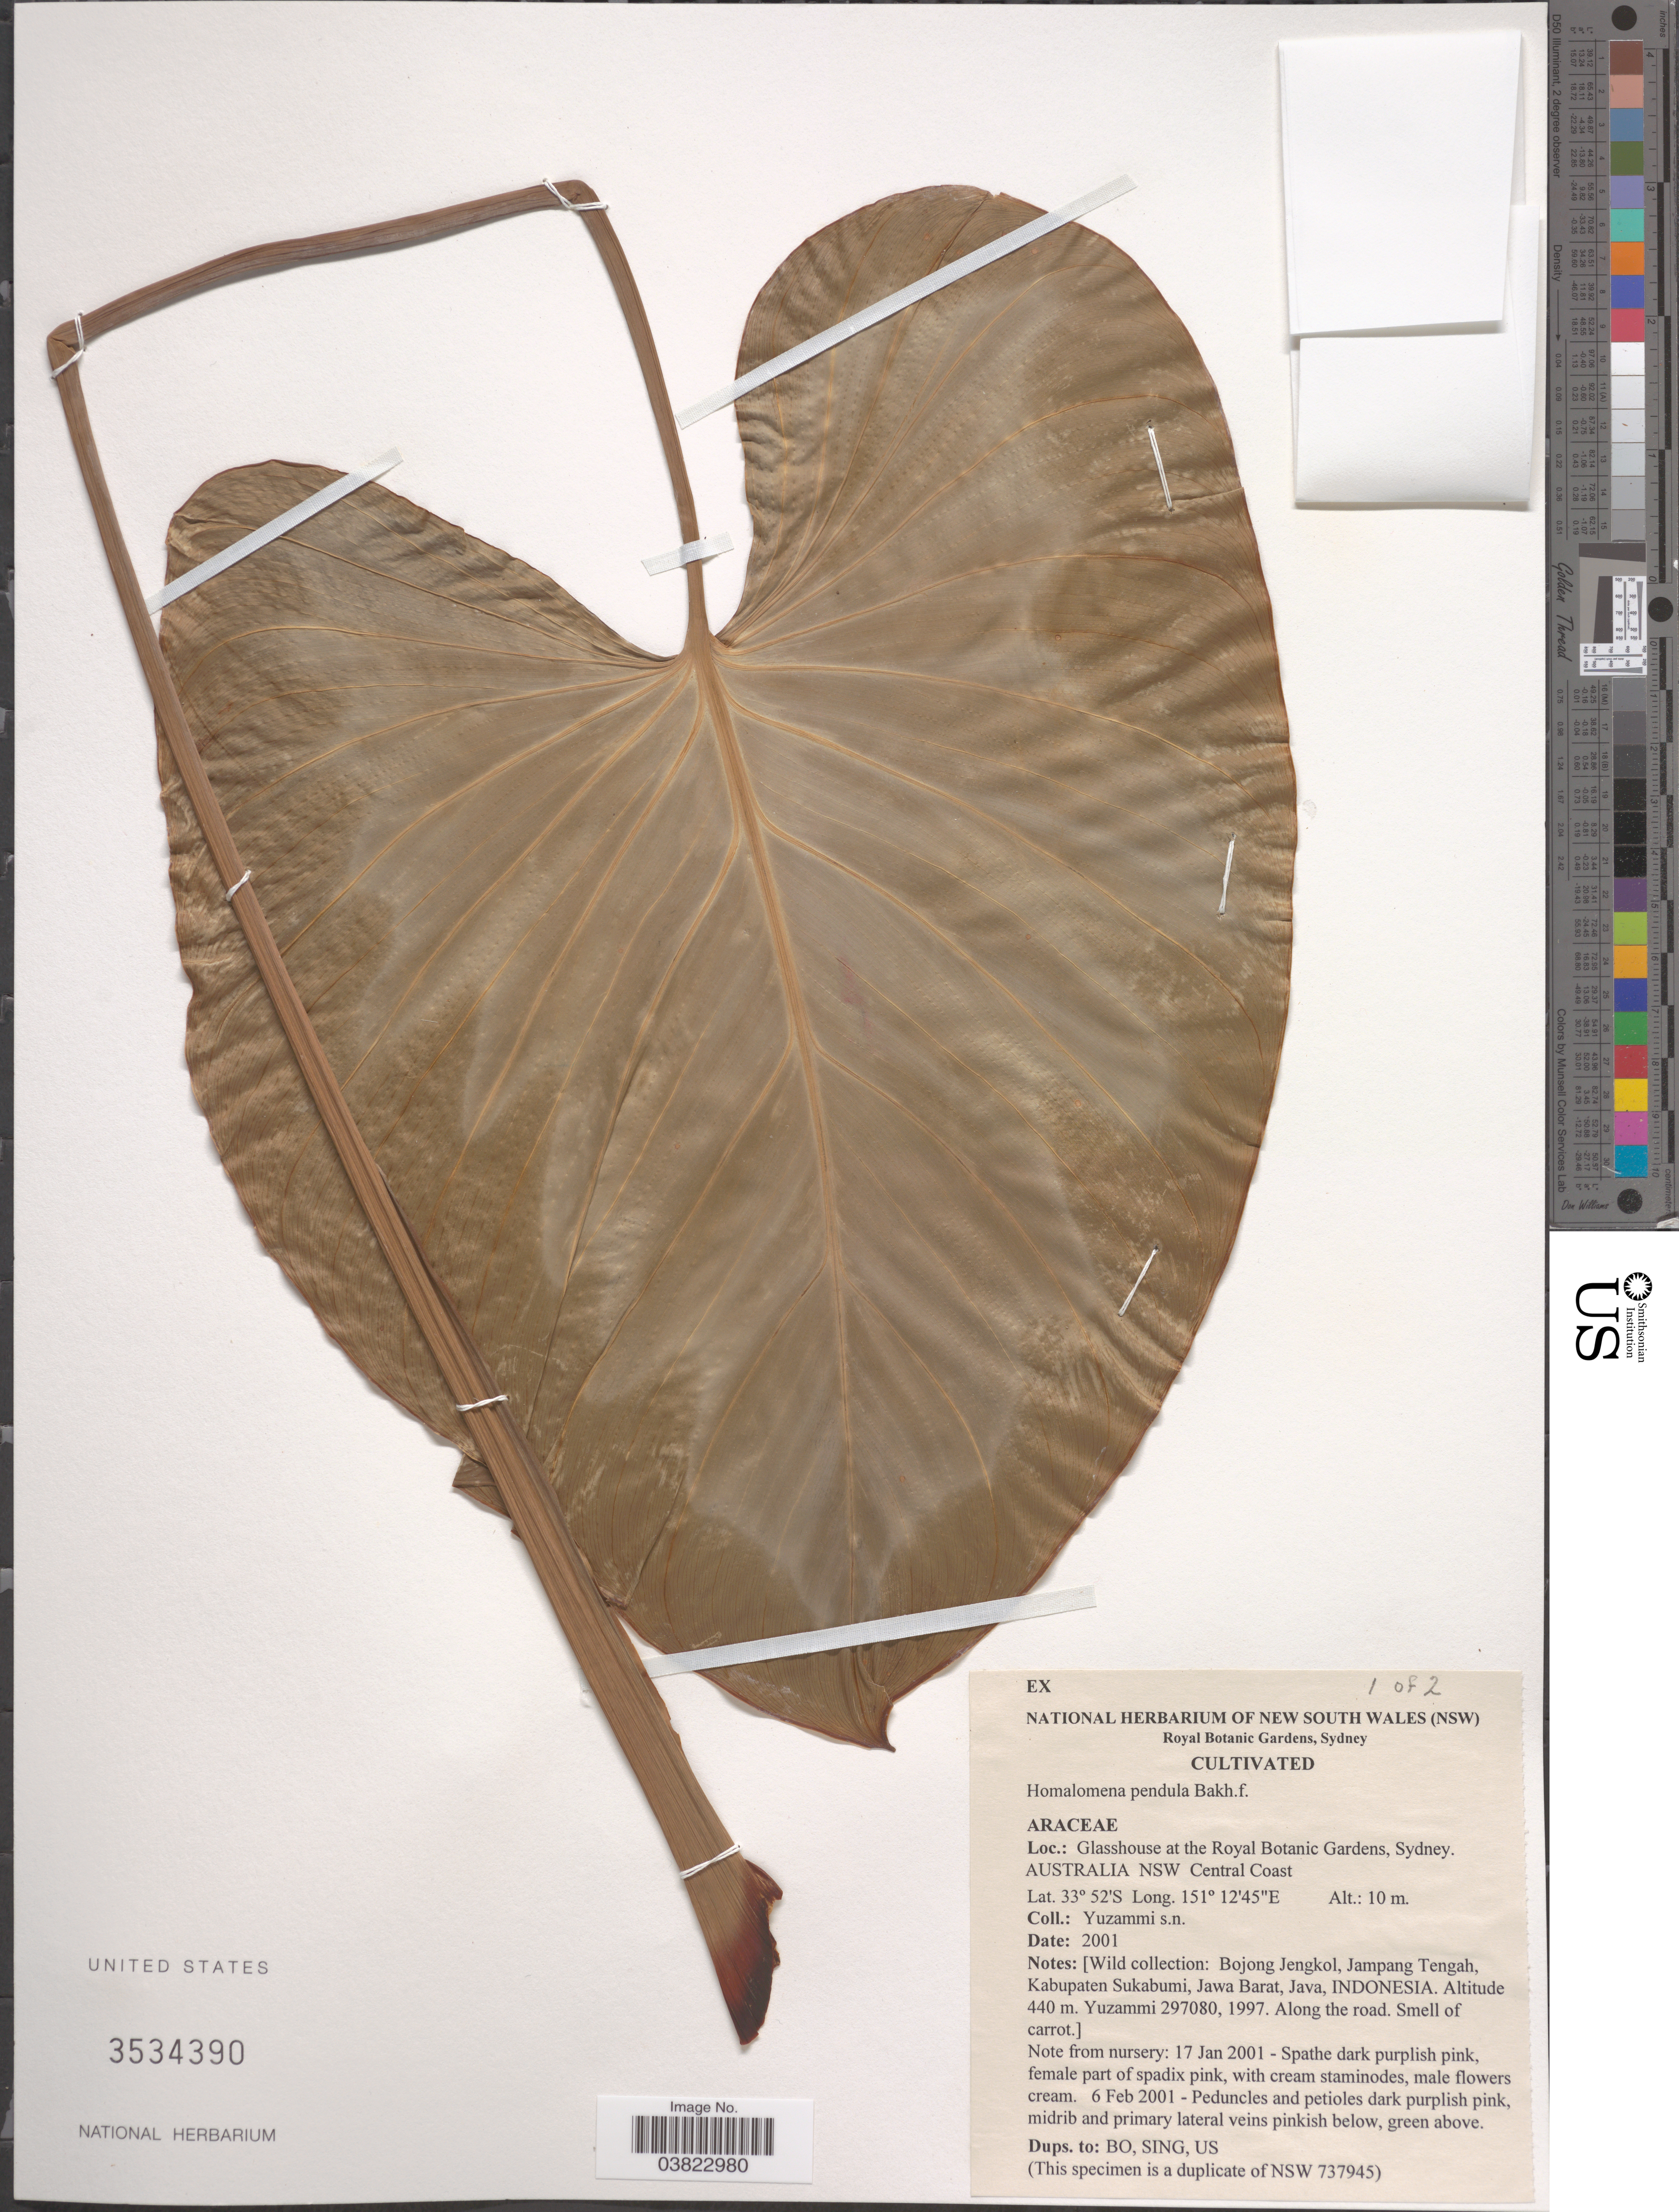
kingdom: Plantae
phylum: Tracheophyta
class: Liliopsida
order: Alismatales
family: Araceae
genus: Homalomena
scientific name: Homalomena pendula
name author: (Blume) Bakh. f.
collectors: Yuzammi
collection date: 2001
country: Australia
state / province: New South Wales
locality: Glasshouse at the Royal Botanic Gardens, Sydney. Central Coast.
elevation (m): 10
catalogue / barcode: US 3534390